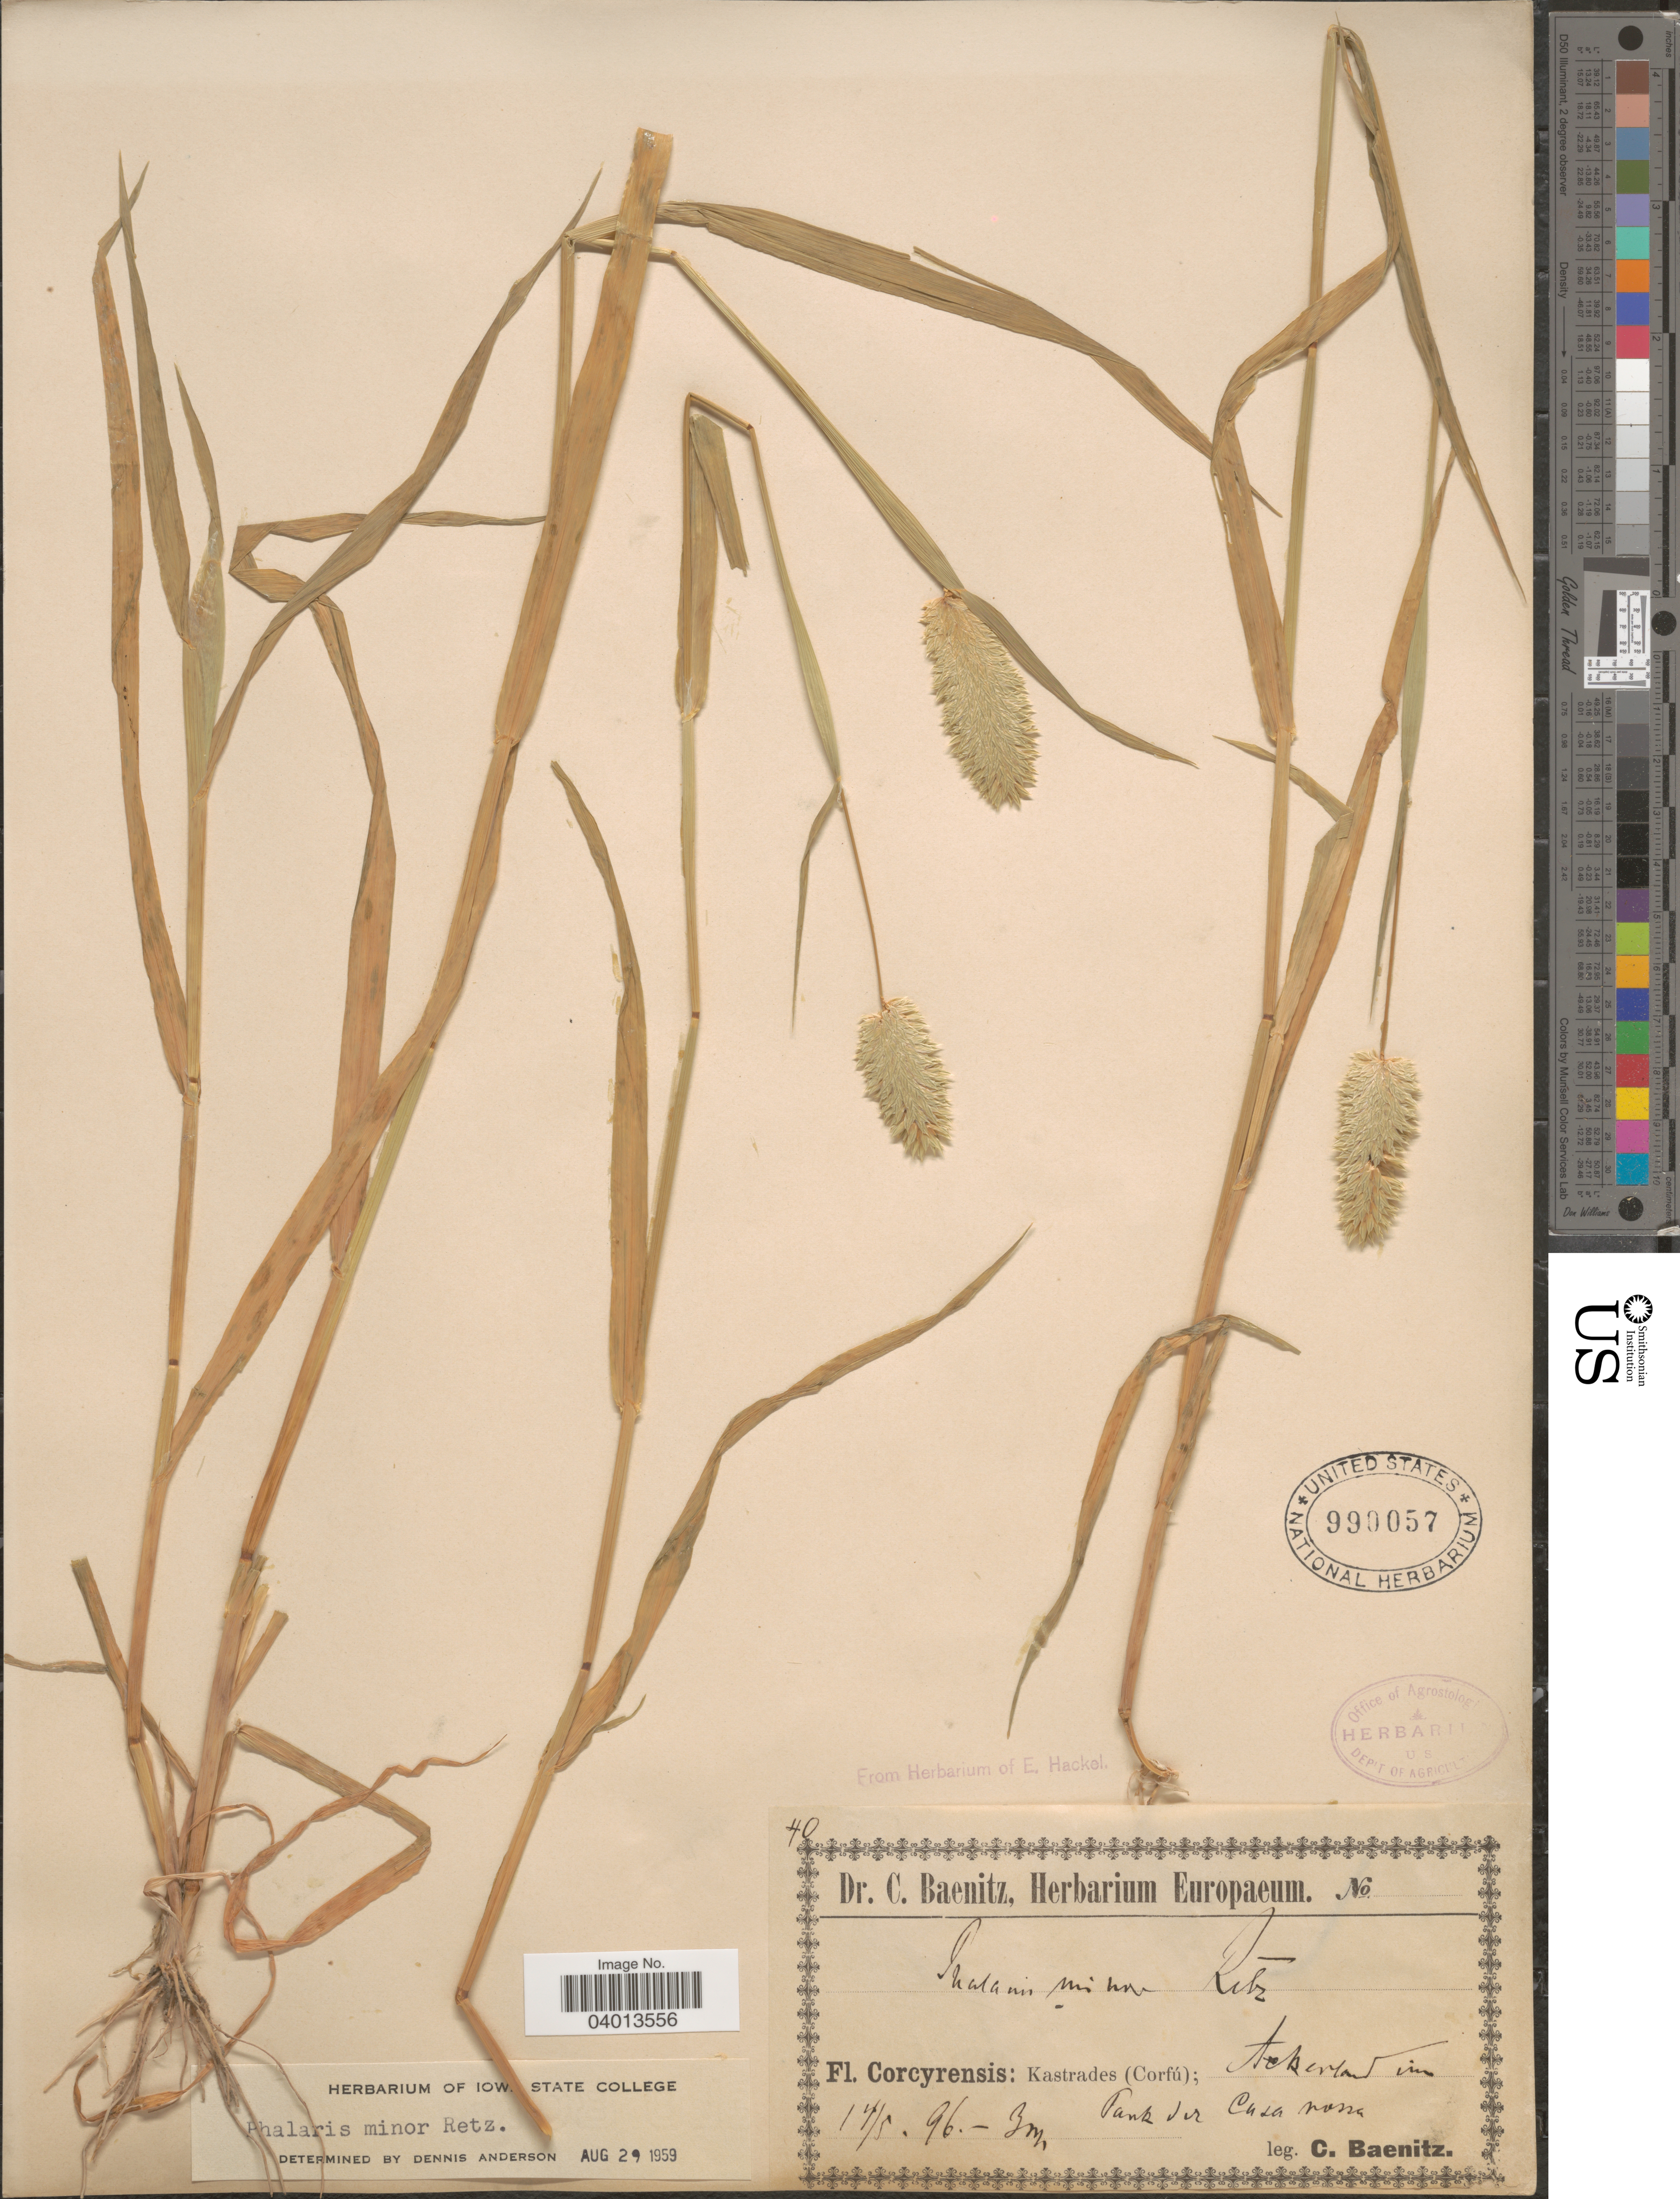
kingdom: Plantae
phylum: Tracheophyta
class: Liliopsida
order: Poales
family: Poaceae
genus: Phalaris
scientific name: Phalaris minor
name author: Retz.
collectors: C. G. Baenitz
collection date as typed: Transcribed d/m/y: 14/5/96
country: Greece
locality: Fl. Corcyrensis: Kastrades (Corfú); Aeckerland im Park der Casa rossa.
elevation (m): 3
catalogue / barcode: US 990057